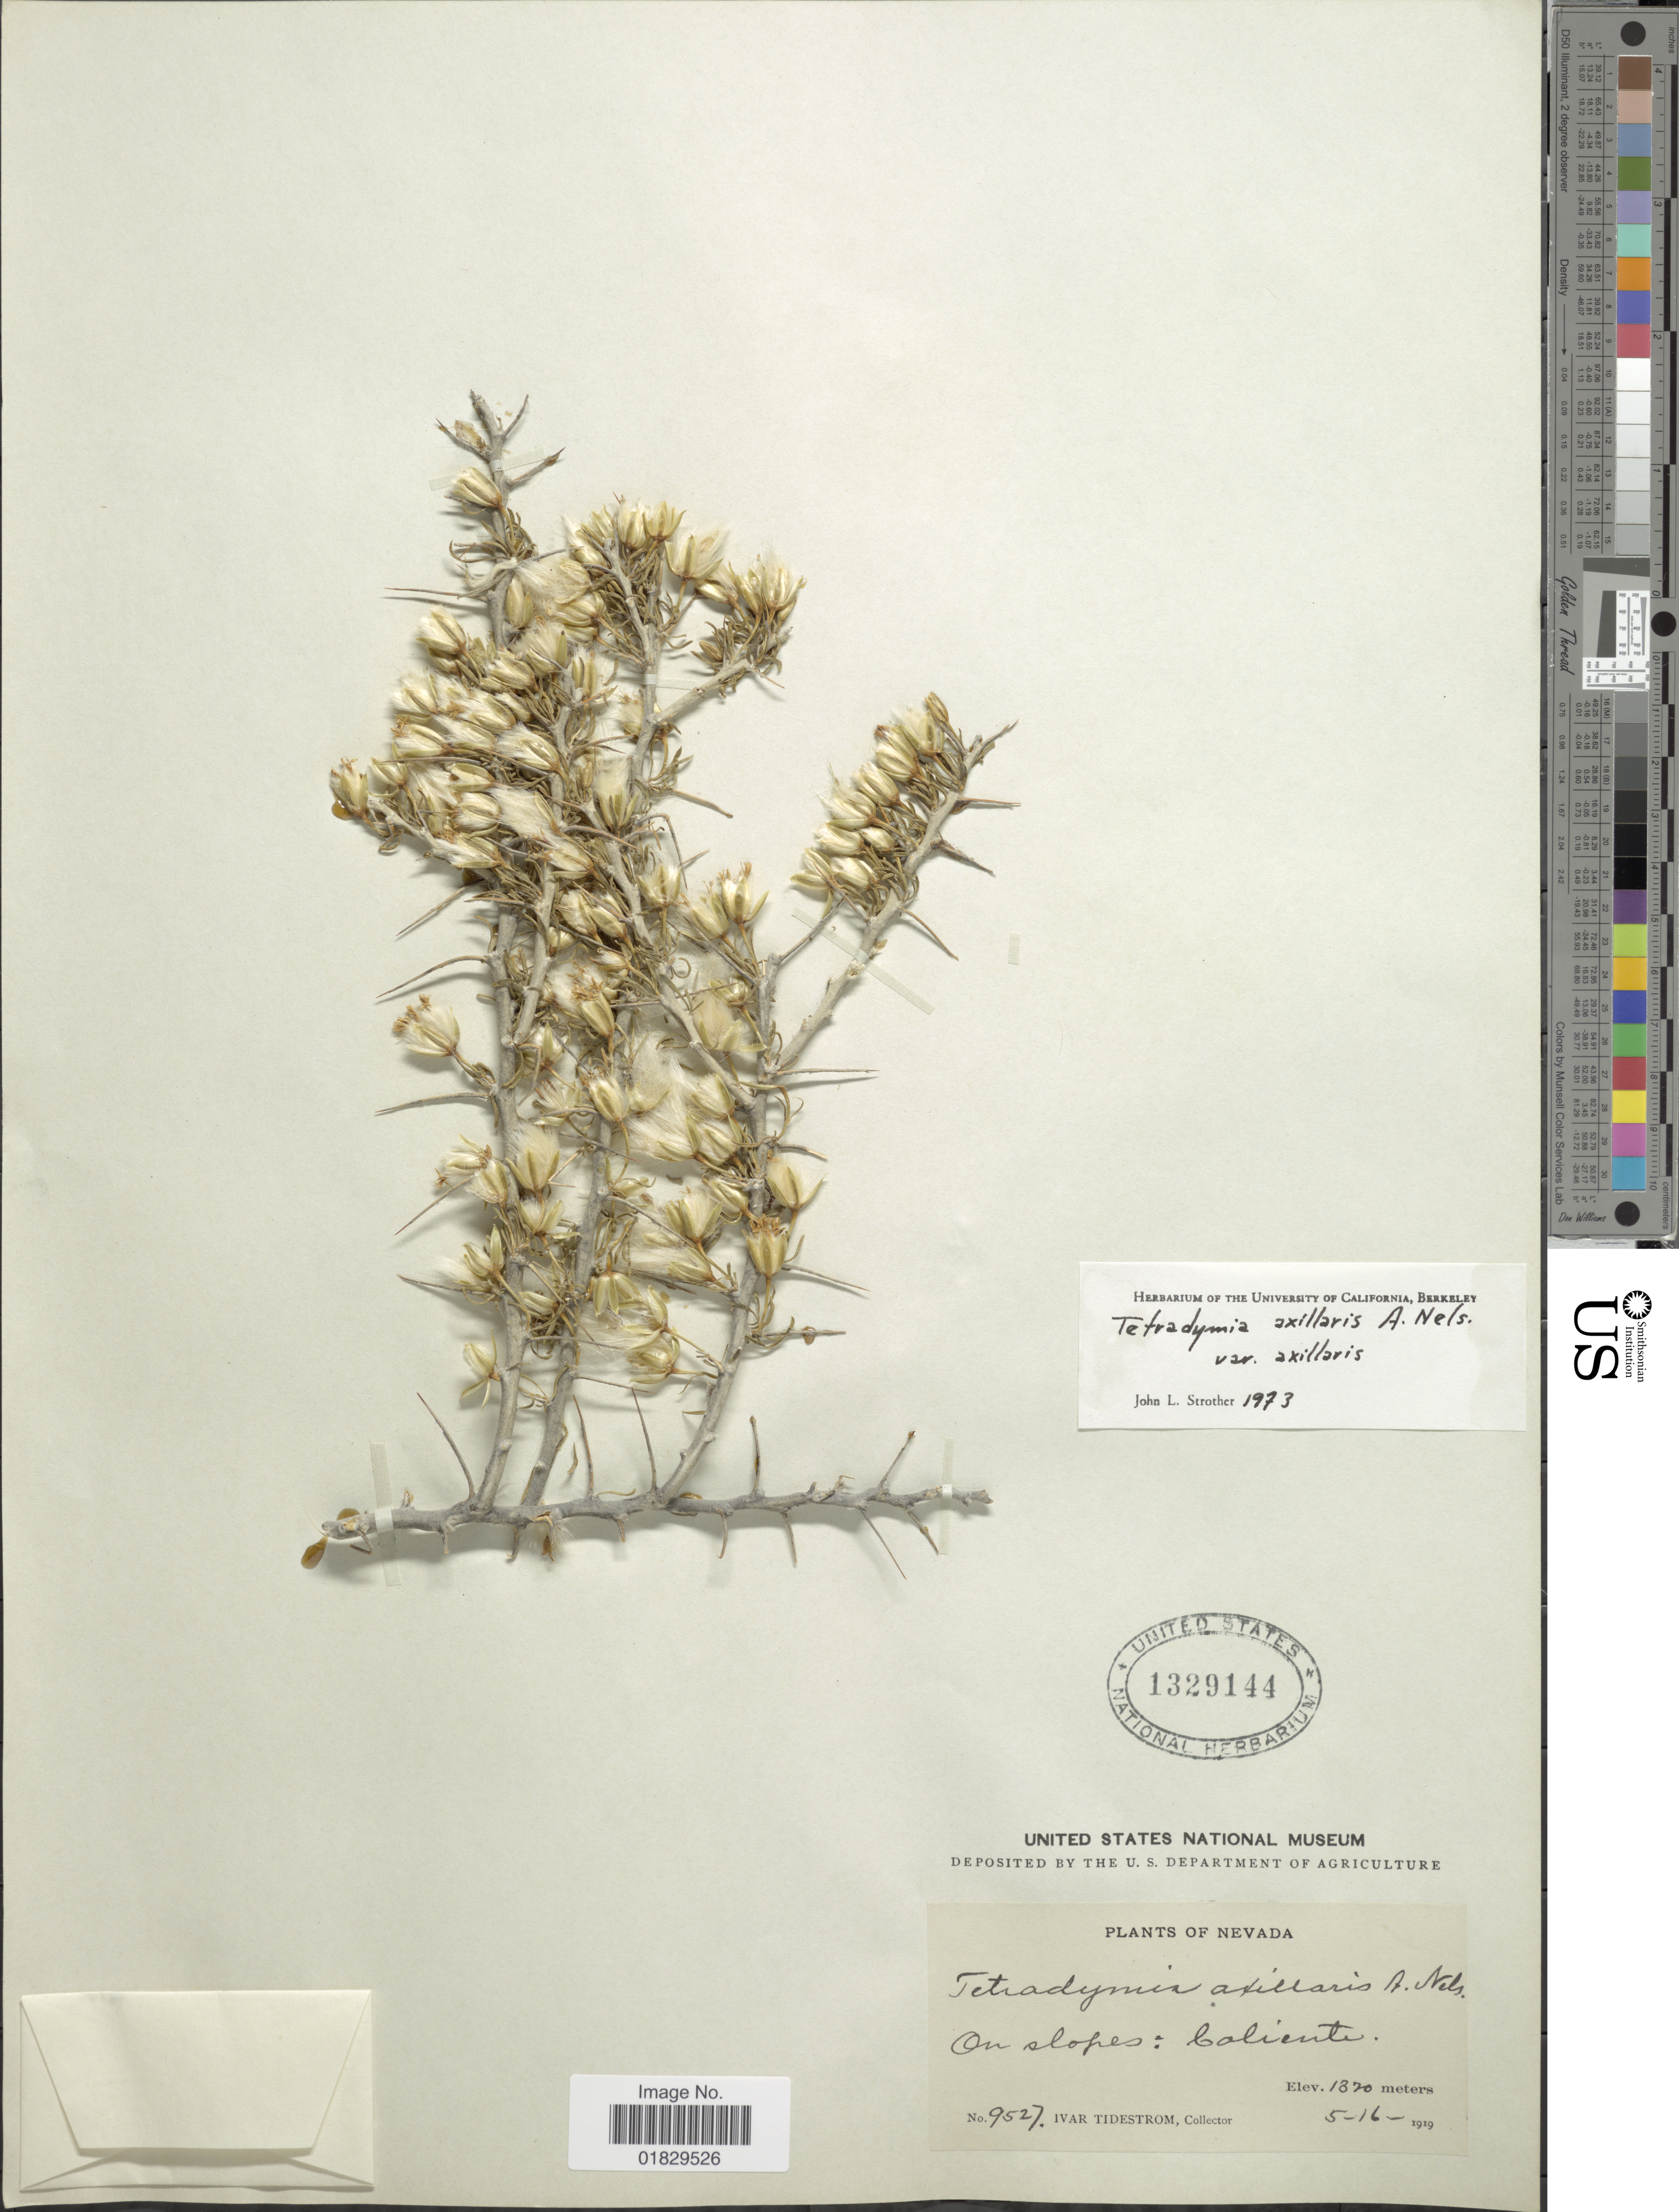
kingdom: Plantae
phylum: Tracheophyta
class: Magnoliopsida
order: Asterales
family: Asteraceae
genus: Tetradymia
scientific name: Tetradymia axillaris var. axillaris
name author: A. Nelson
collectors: I. F. Tidestrom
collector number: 9527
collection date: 1919-05-16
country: United States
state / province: Nevada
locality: On slopes: Caliente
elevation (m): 1320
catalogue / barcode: US 1329144